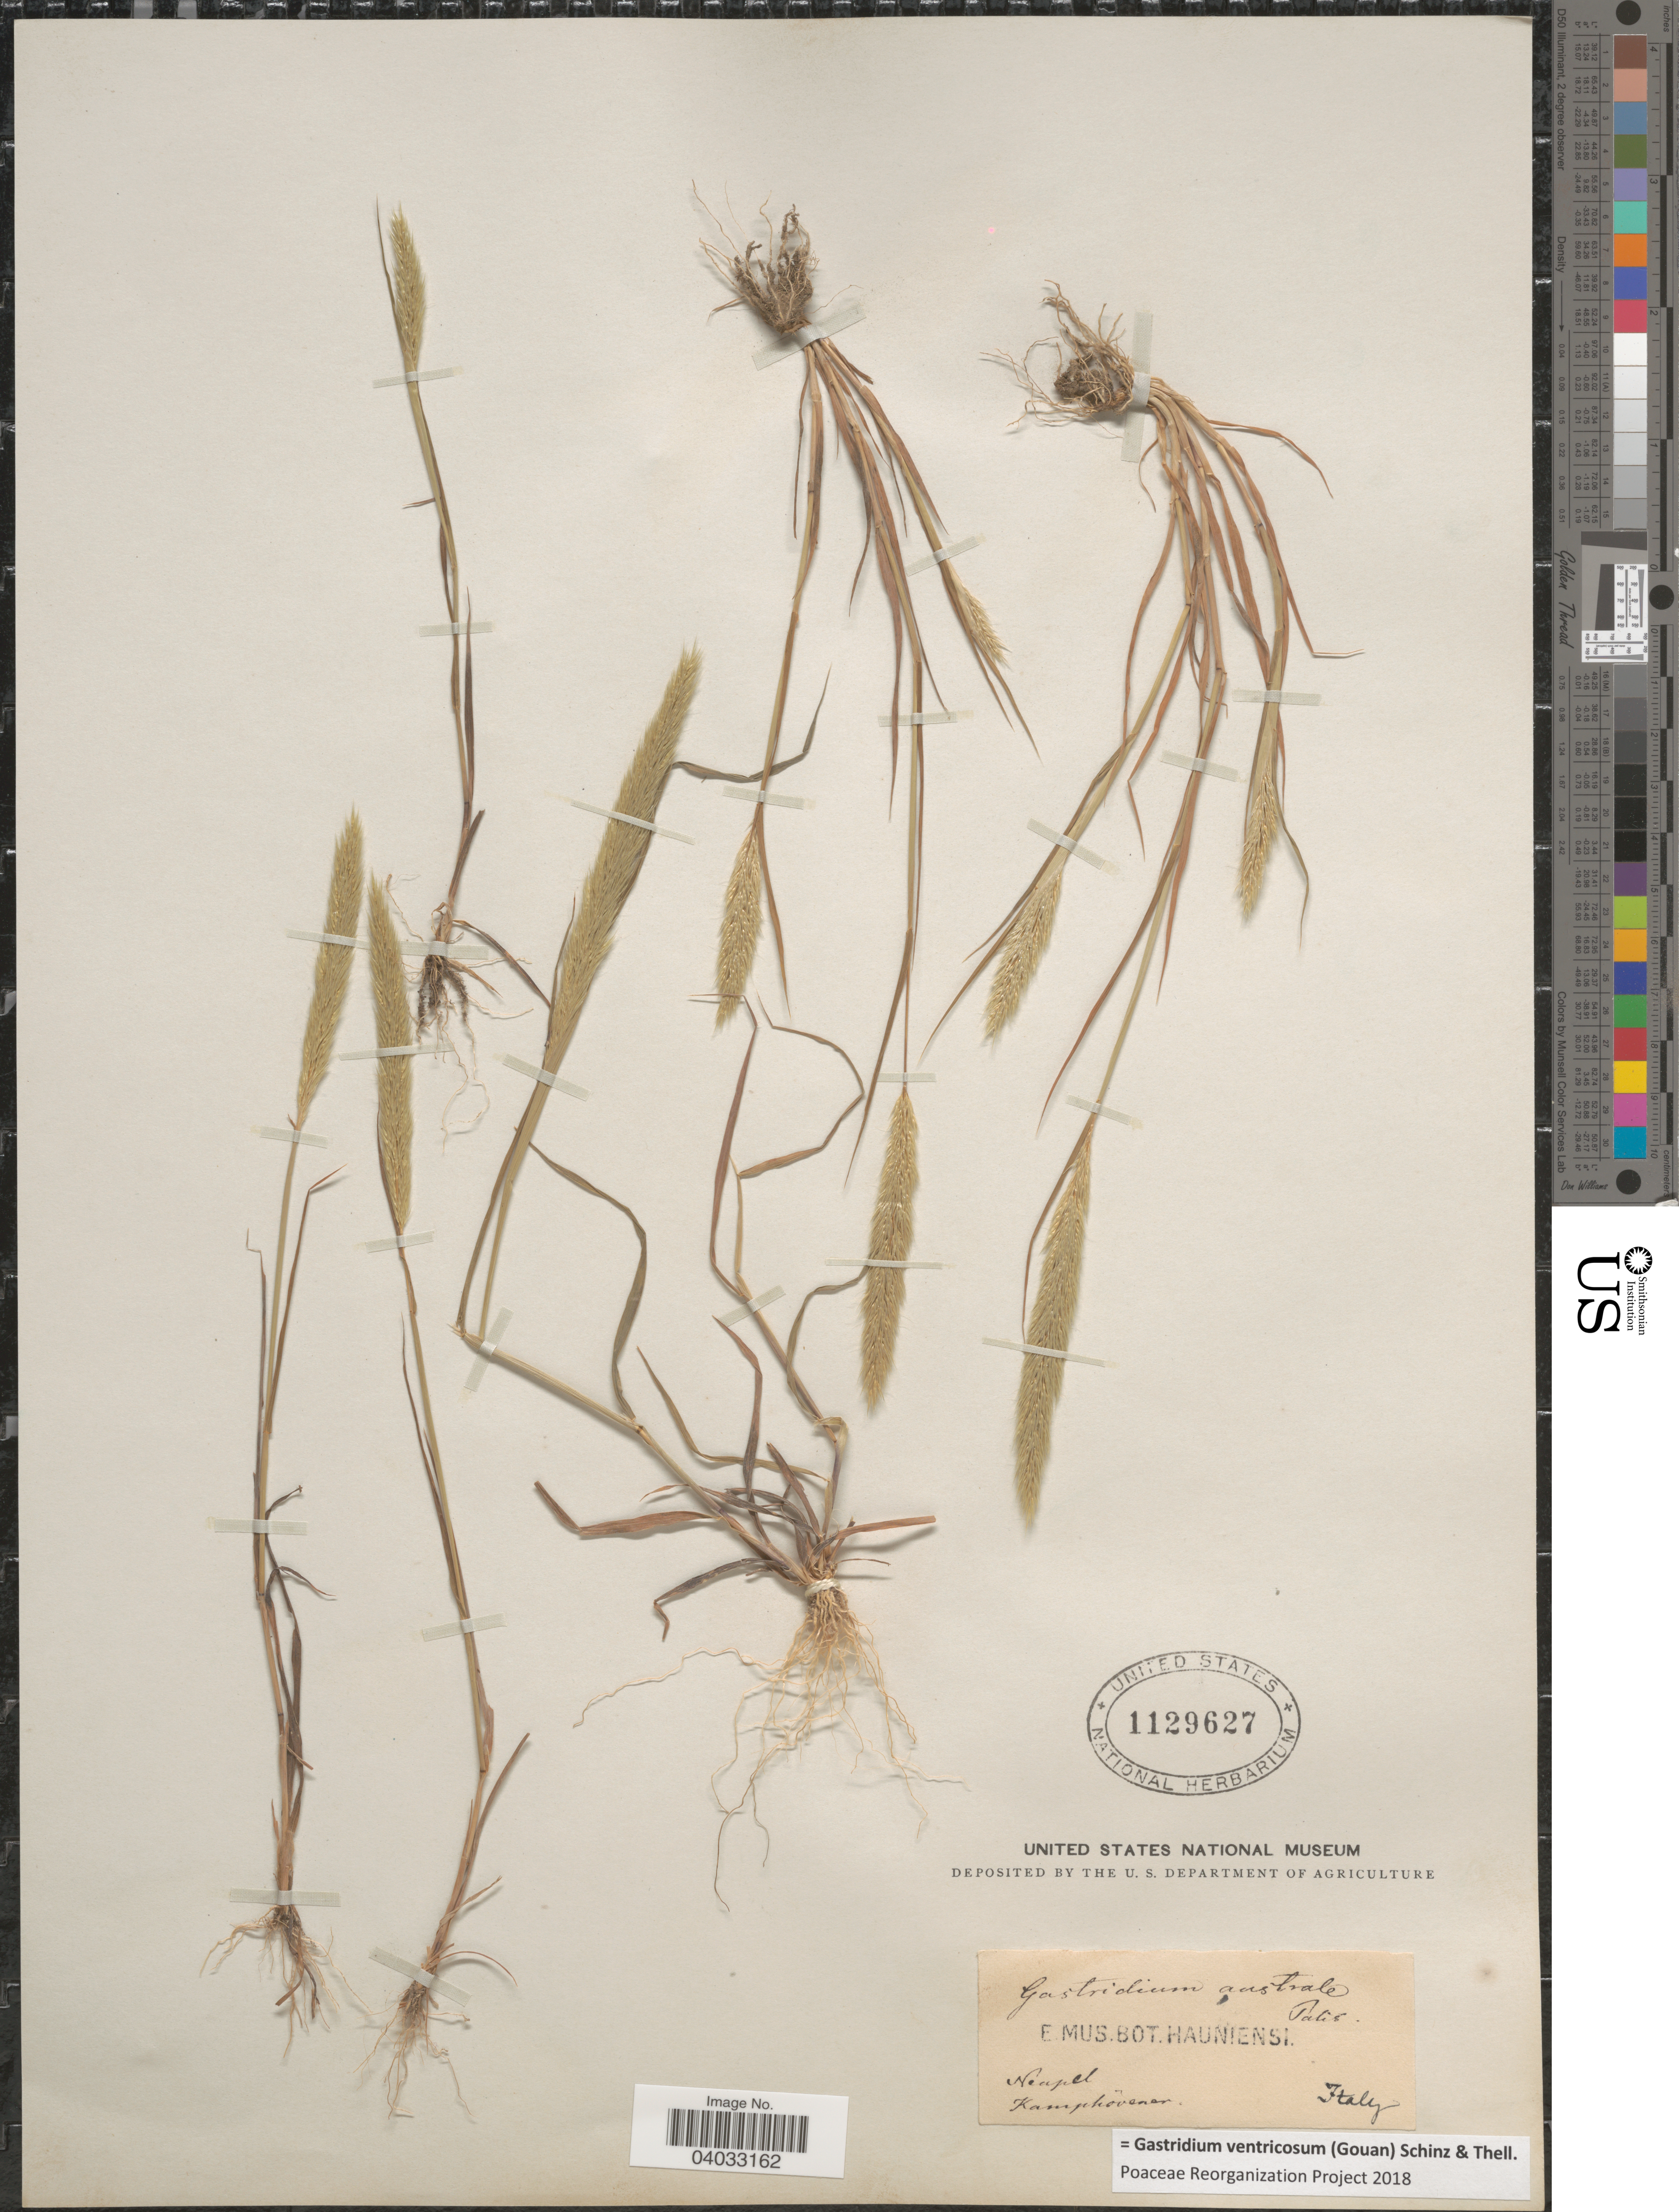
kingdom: Plantae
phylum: Tracheophyta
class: Liliopsida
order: Poales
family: Poaceae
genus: Gastridium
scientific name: Gastridium ventricosum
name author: (Gouan) Schinz & Thell.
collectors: B. Kamphövener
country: Italy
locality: Neapel.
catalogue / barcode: US 1129627